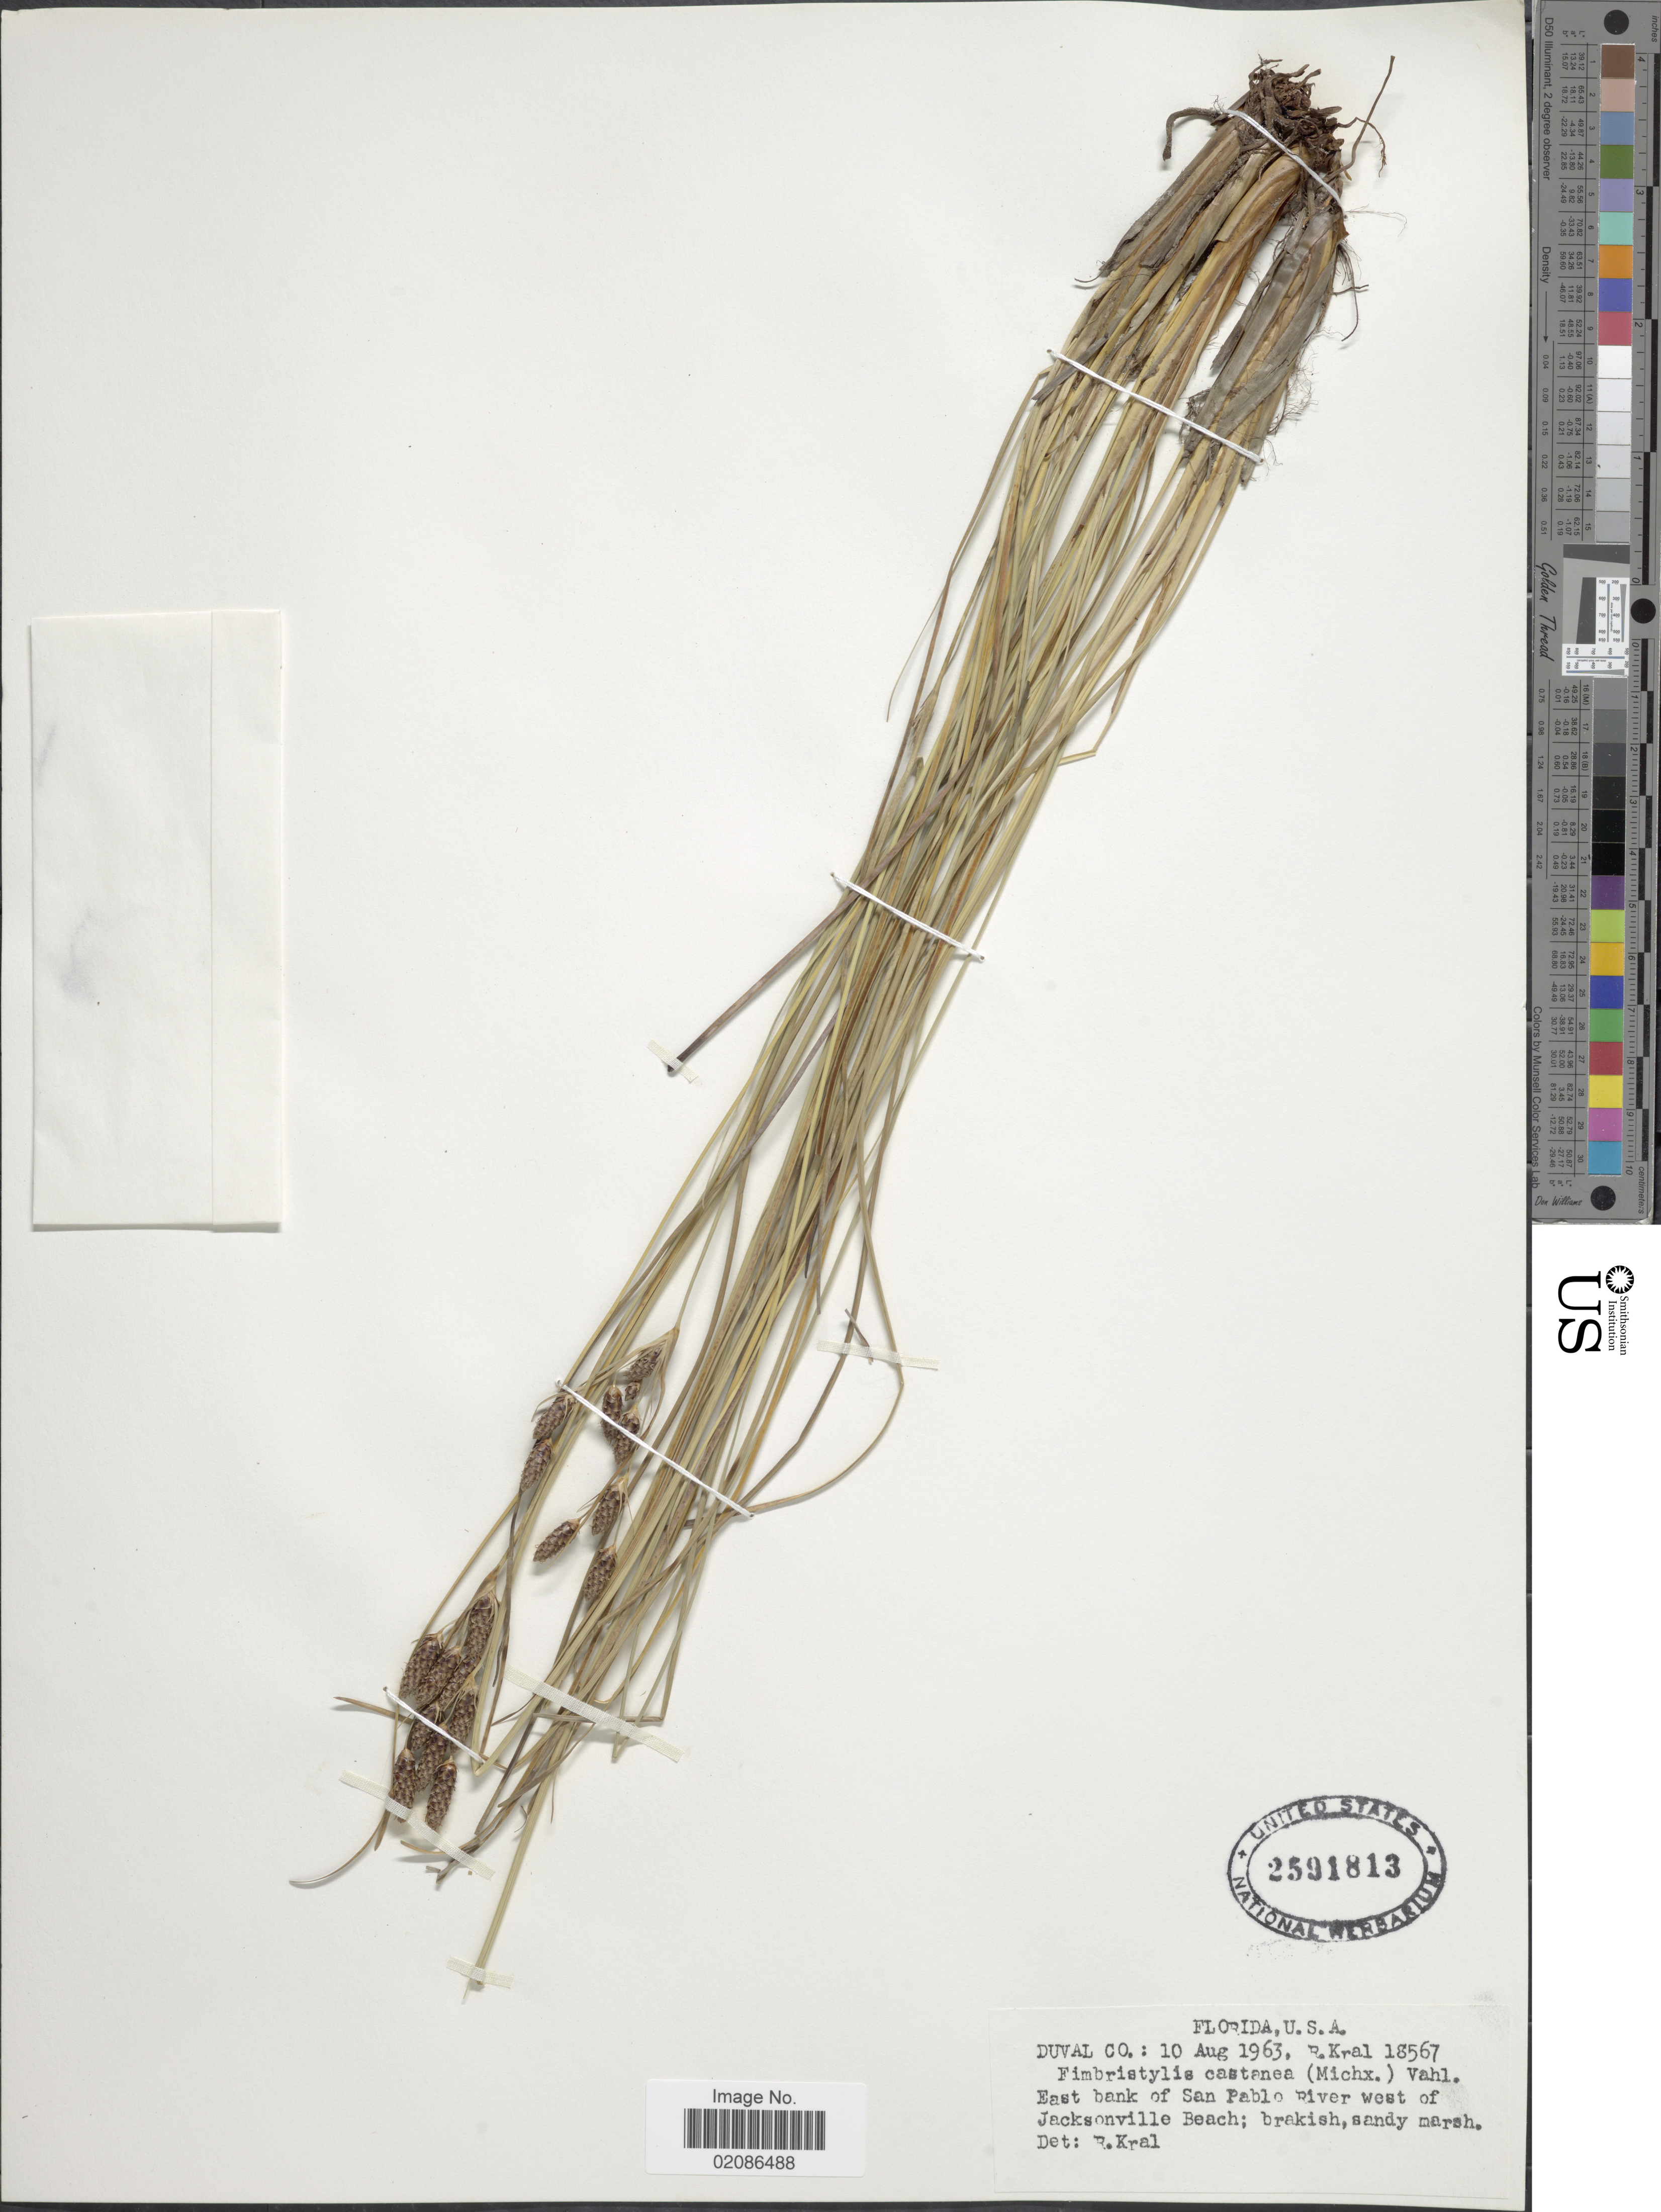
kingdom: Plantae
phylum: Tracheophyta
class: Liliopsida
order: Poales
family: Cyperaceae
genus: Fimbristylis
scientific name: Fimbristylis castanea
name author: (Michx.) Vahl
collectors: R. Kral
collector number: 18567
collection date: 1963-08-10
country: United States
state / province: Florida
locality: Duval Co; East bank of San Pablo River west of Jacksonville Beach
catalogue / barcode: US 2591813